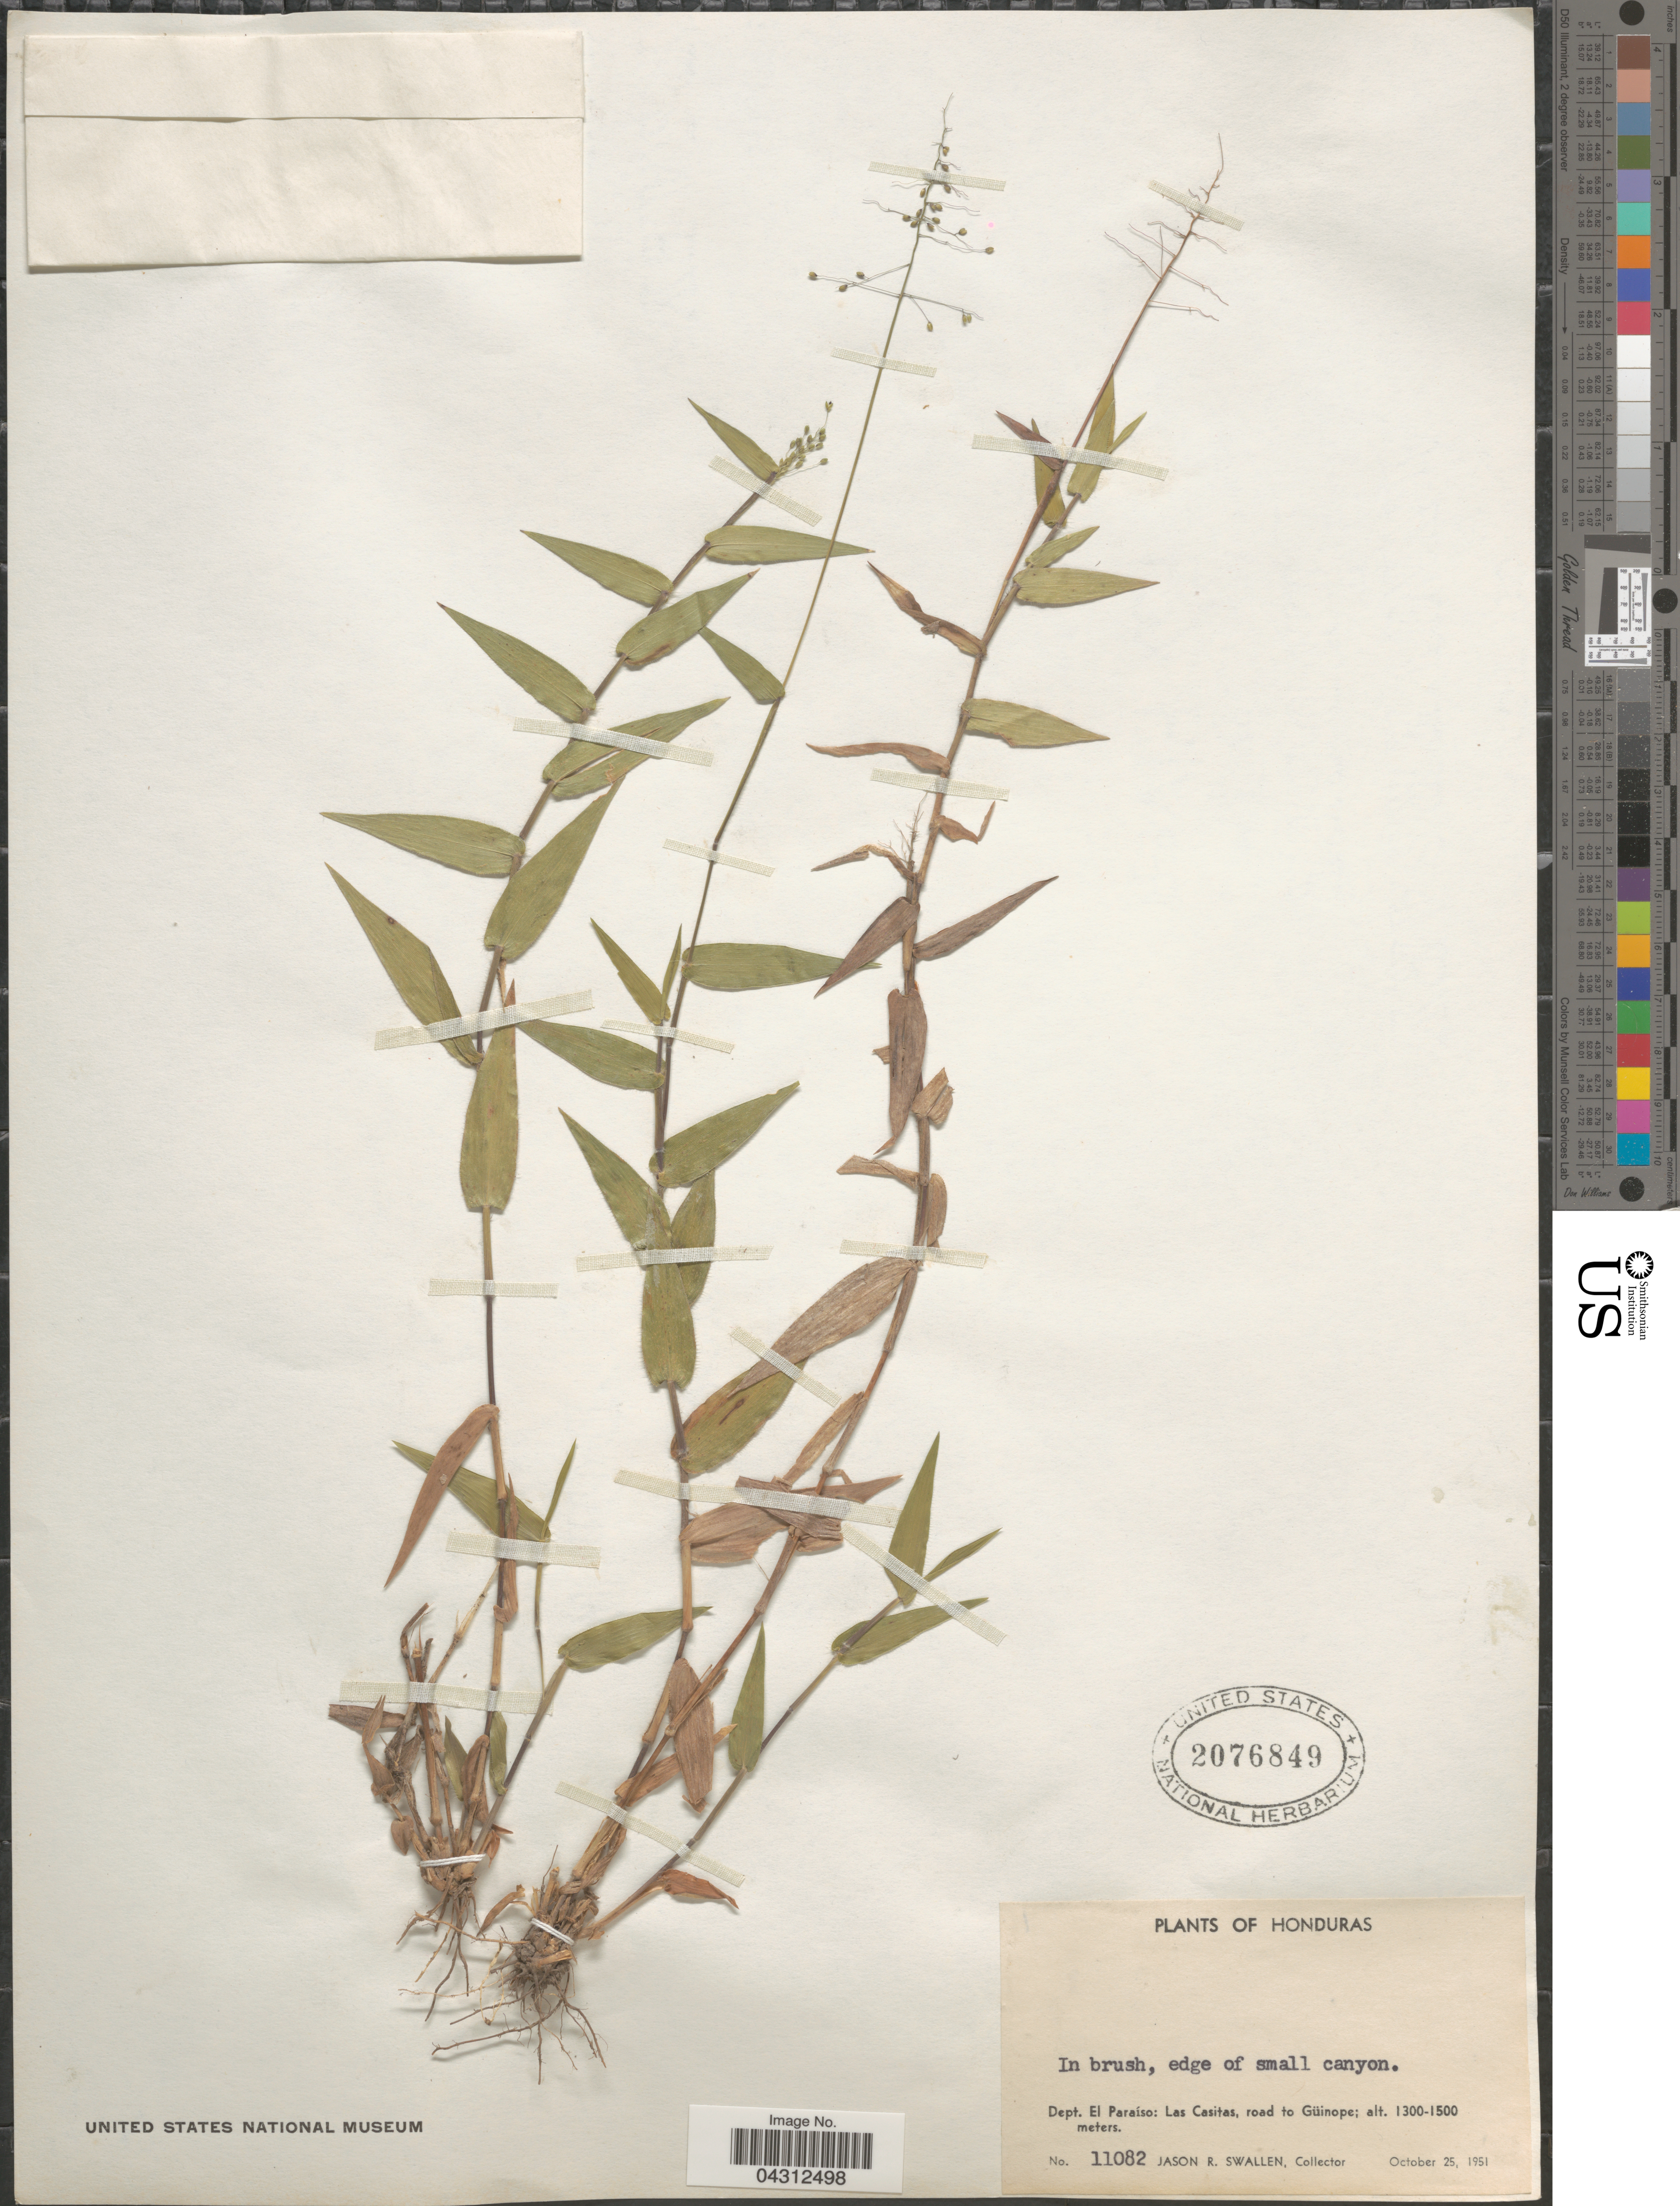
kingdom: Plantae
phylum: Tracheophyta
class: Liliopsida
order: Poales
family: Poaceae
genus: Panicum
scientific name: Panicum sp.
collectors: J. R. Swallen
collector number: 11082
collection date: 1951-10-25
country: Honduras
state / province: El Paraiso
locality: Dept. El Paraíso: Las Casitas, road to Güinope.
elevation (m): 1300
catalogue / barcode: US 2076849